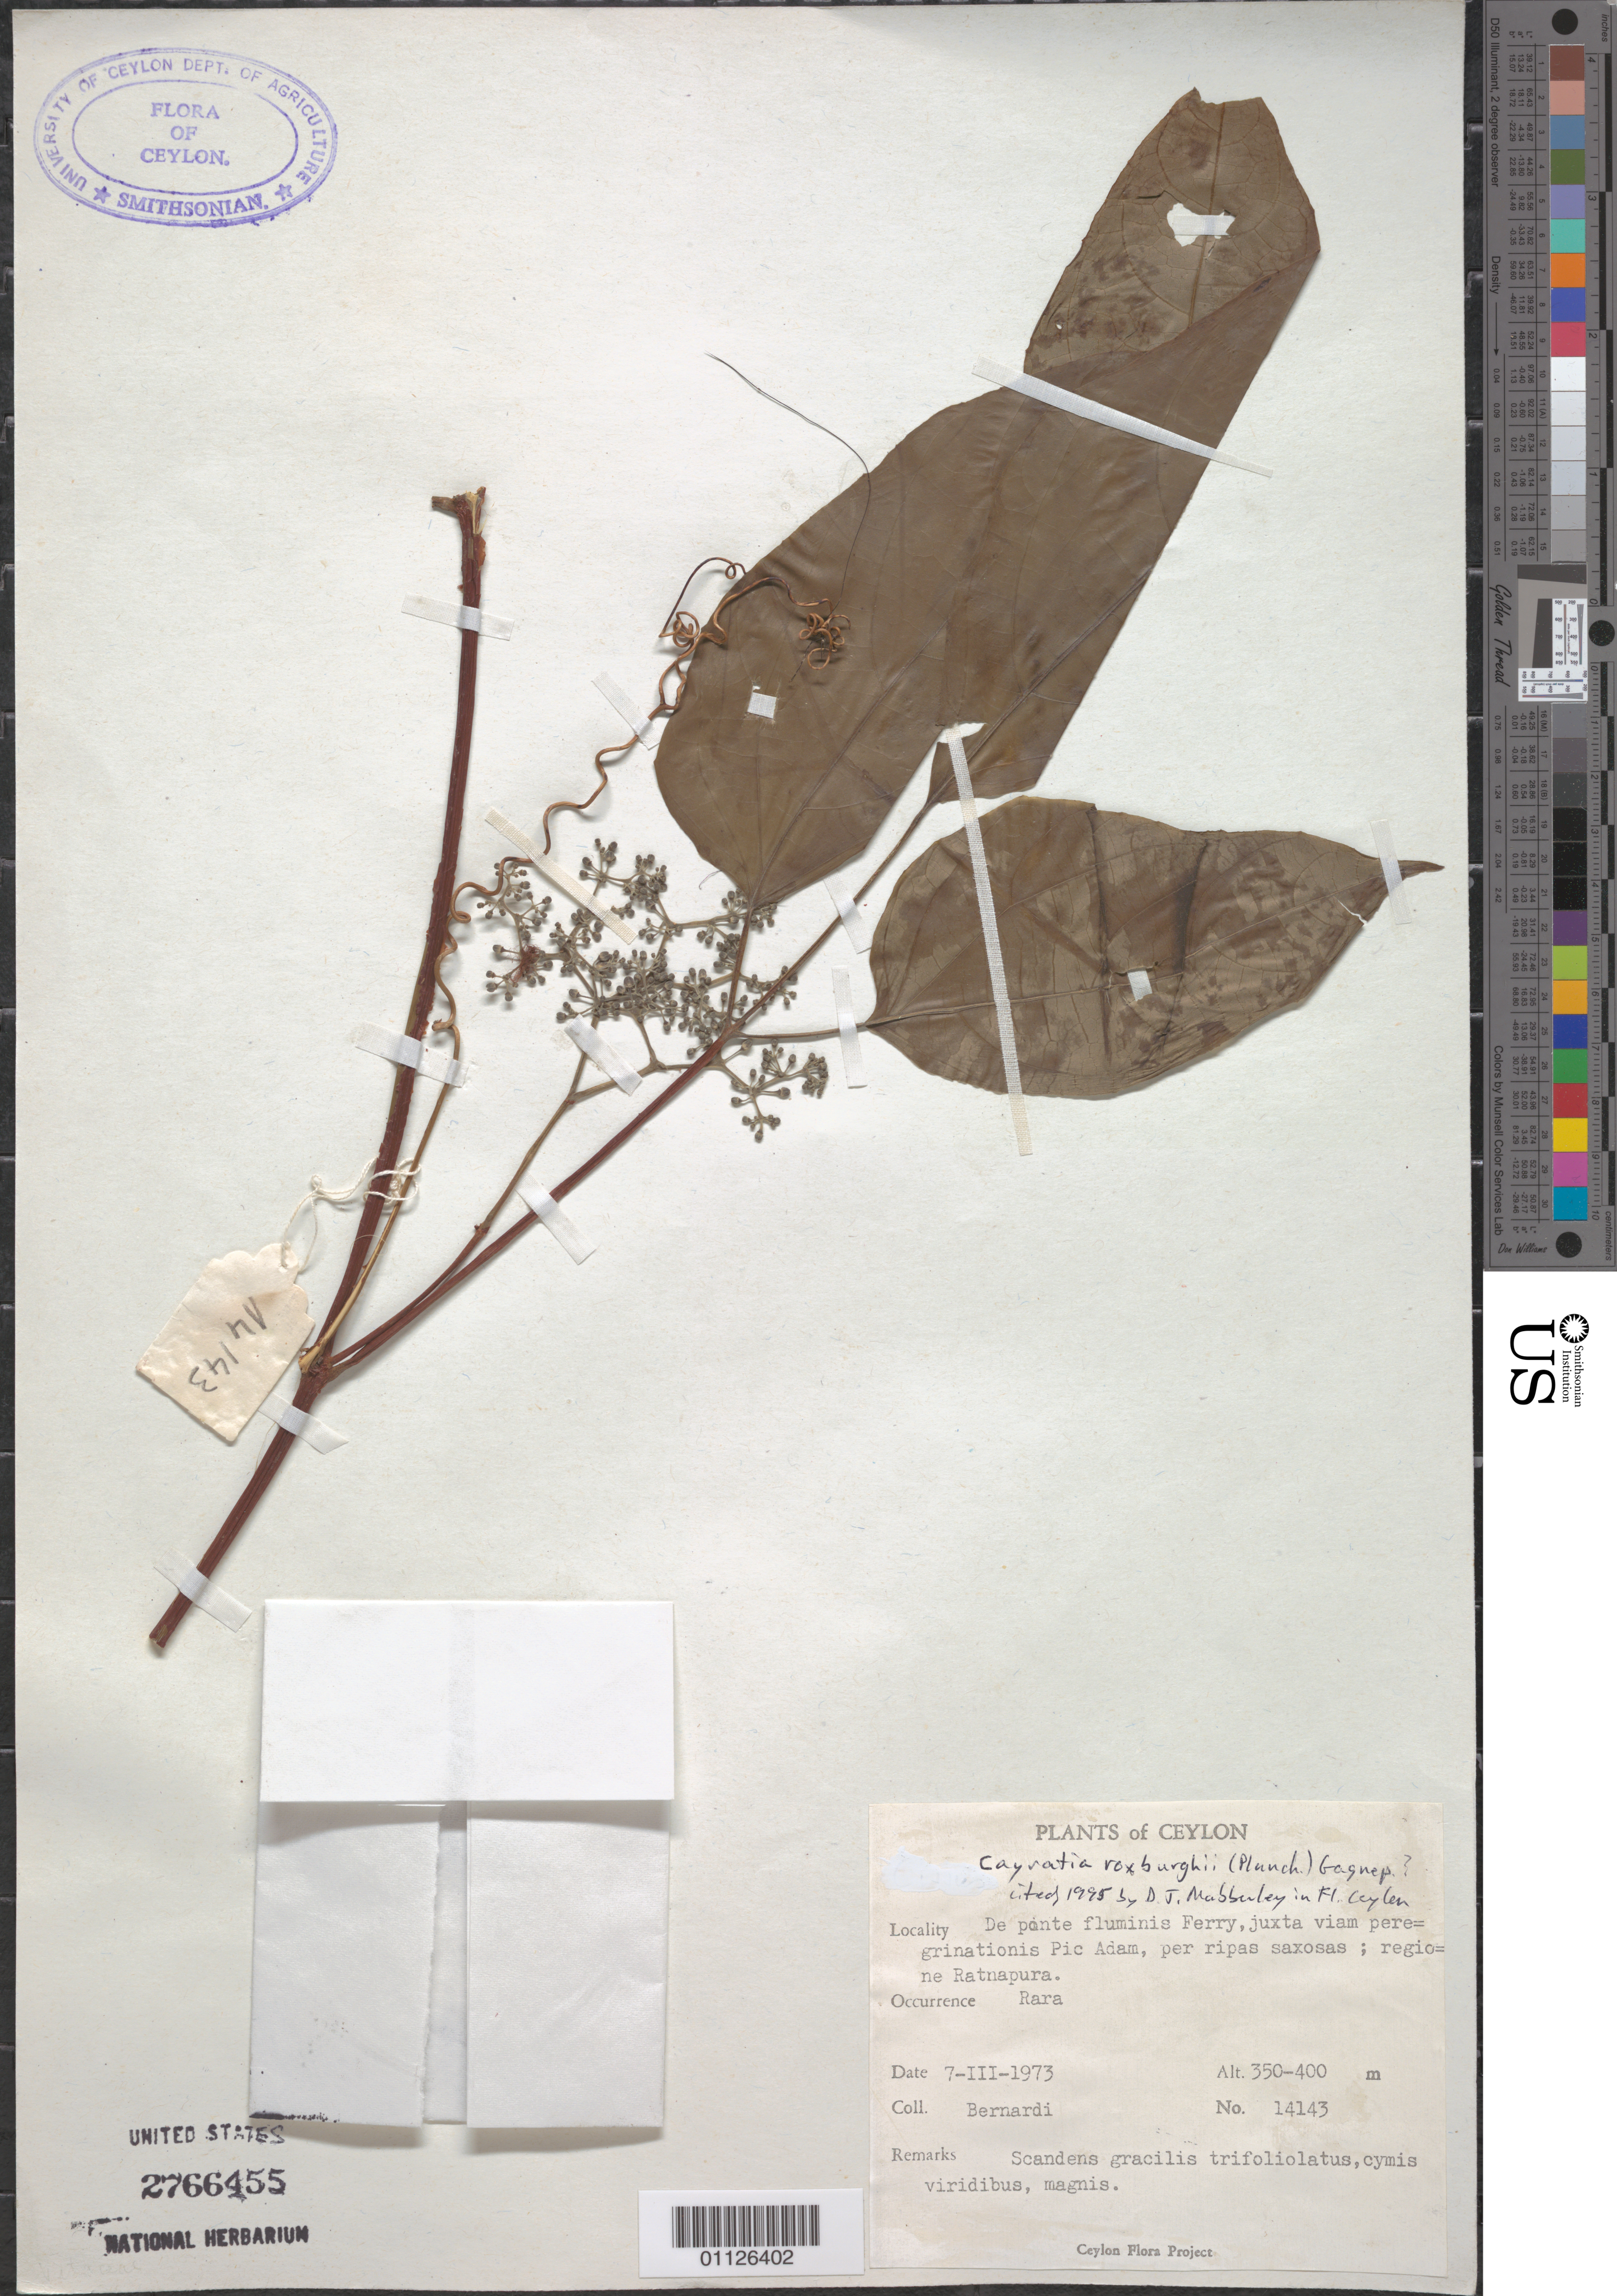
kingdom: Plantae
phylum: Tracheophyta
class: Magnoliopsida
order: Vitales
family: Vitaceae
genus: Cayratia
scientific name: Cayratia roxburghii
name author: Gagnep.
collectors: L. Bernardi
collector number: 14143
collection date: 1973-03-07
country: Sri Lanka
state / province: Sabaragamuwa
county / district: Ratnapura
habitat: Rare. Scandens.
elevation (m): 350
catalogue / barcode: US 2766455